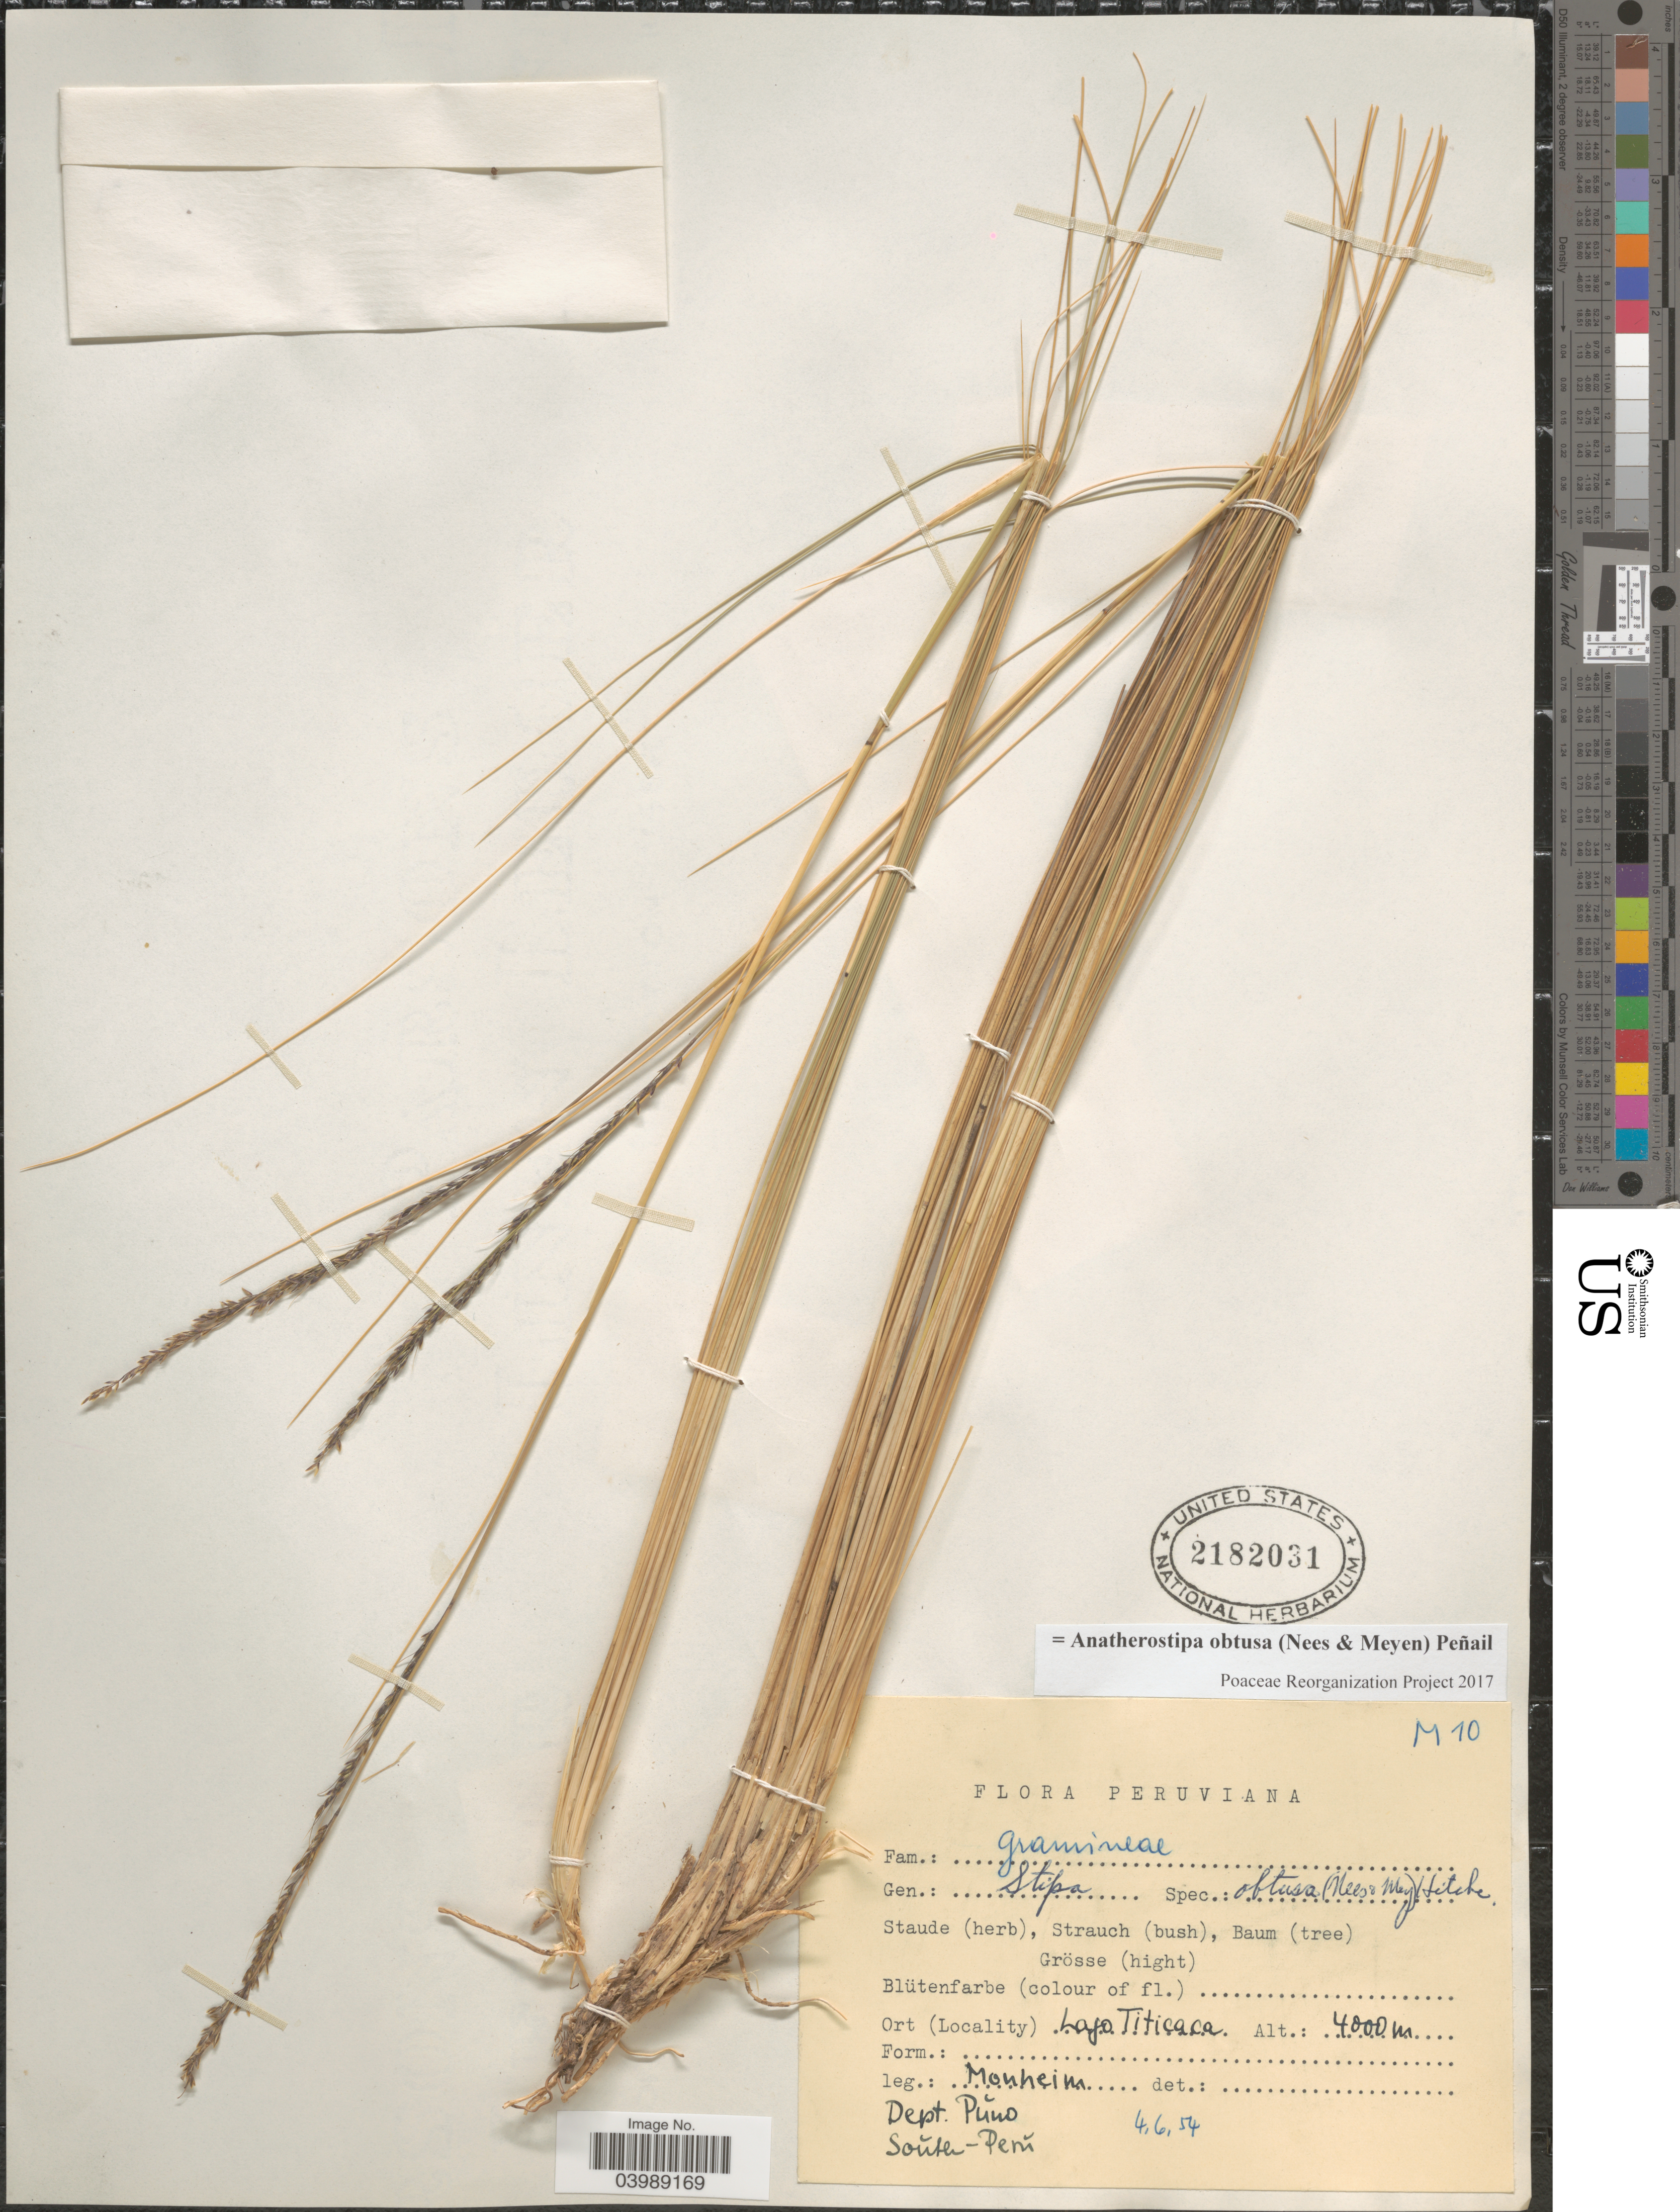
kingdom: Plantae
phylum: Tracheophyta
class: Liliopsida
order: Poales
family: Poaceae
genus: Anatherostipa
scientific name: Anatherostipa obtusa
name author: (Nees & Meyen) Peñailillo B.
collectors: Manheim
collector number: M10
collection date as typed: Transcribed d/m/y: 4/6/54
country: Peru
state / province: Puno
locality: Lago Titicaca Dept. Pŭno. Soŭth-Perŭ.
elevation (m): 4000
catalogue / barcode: US 2182031